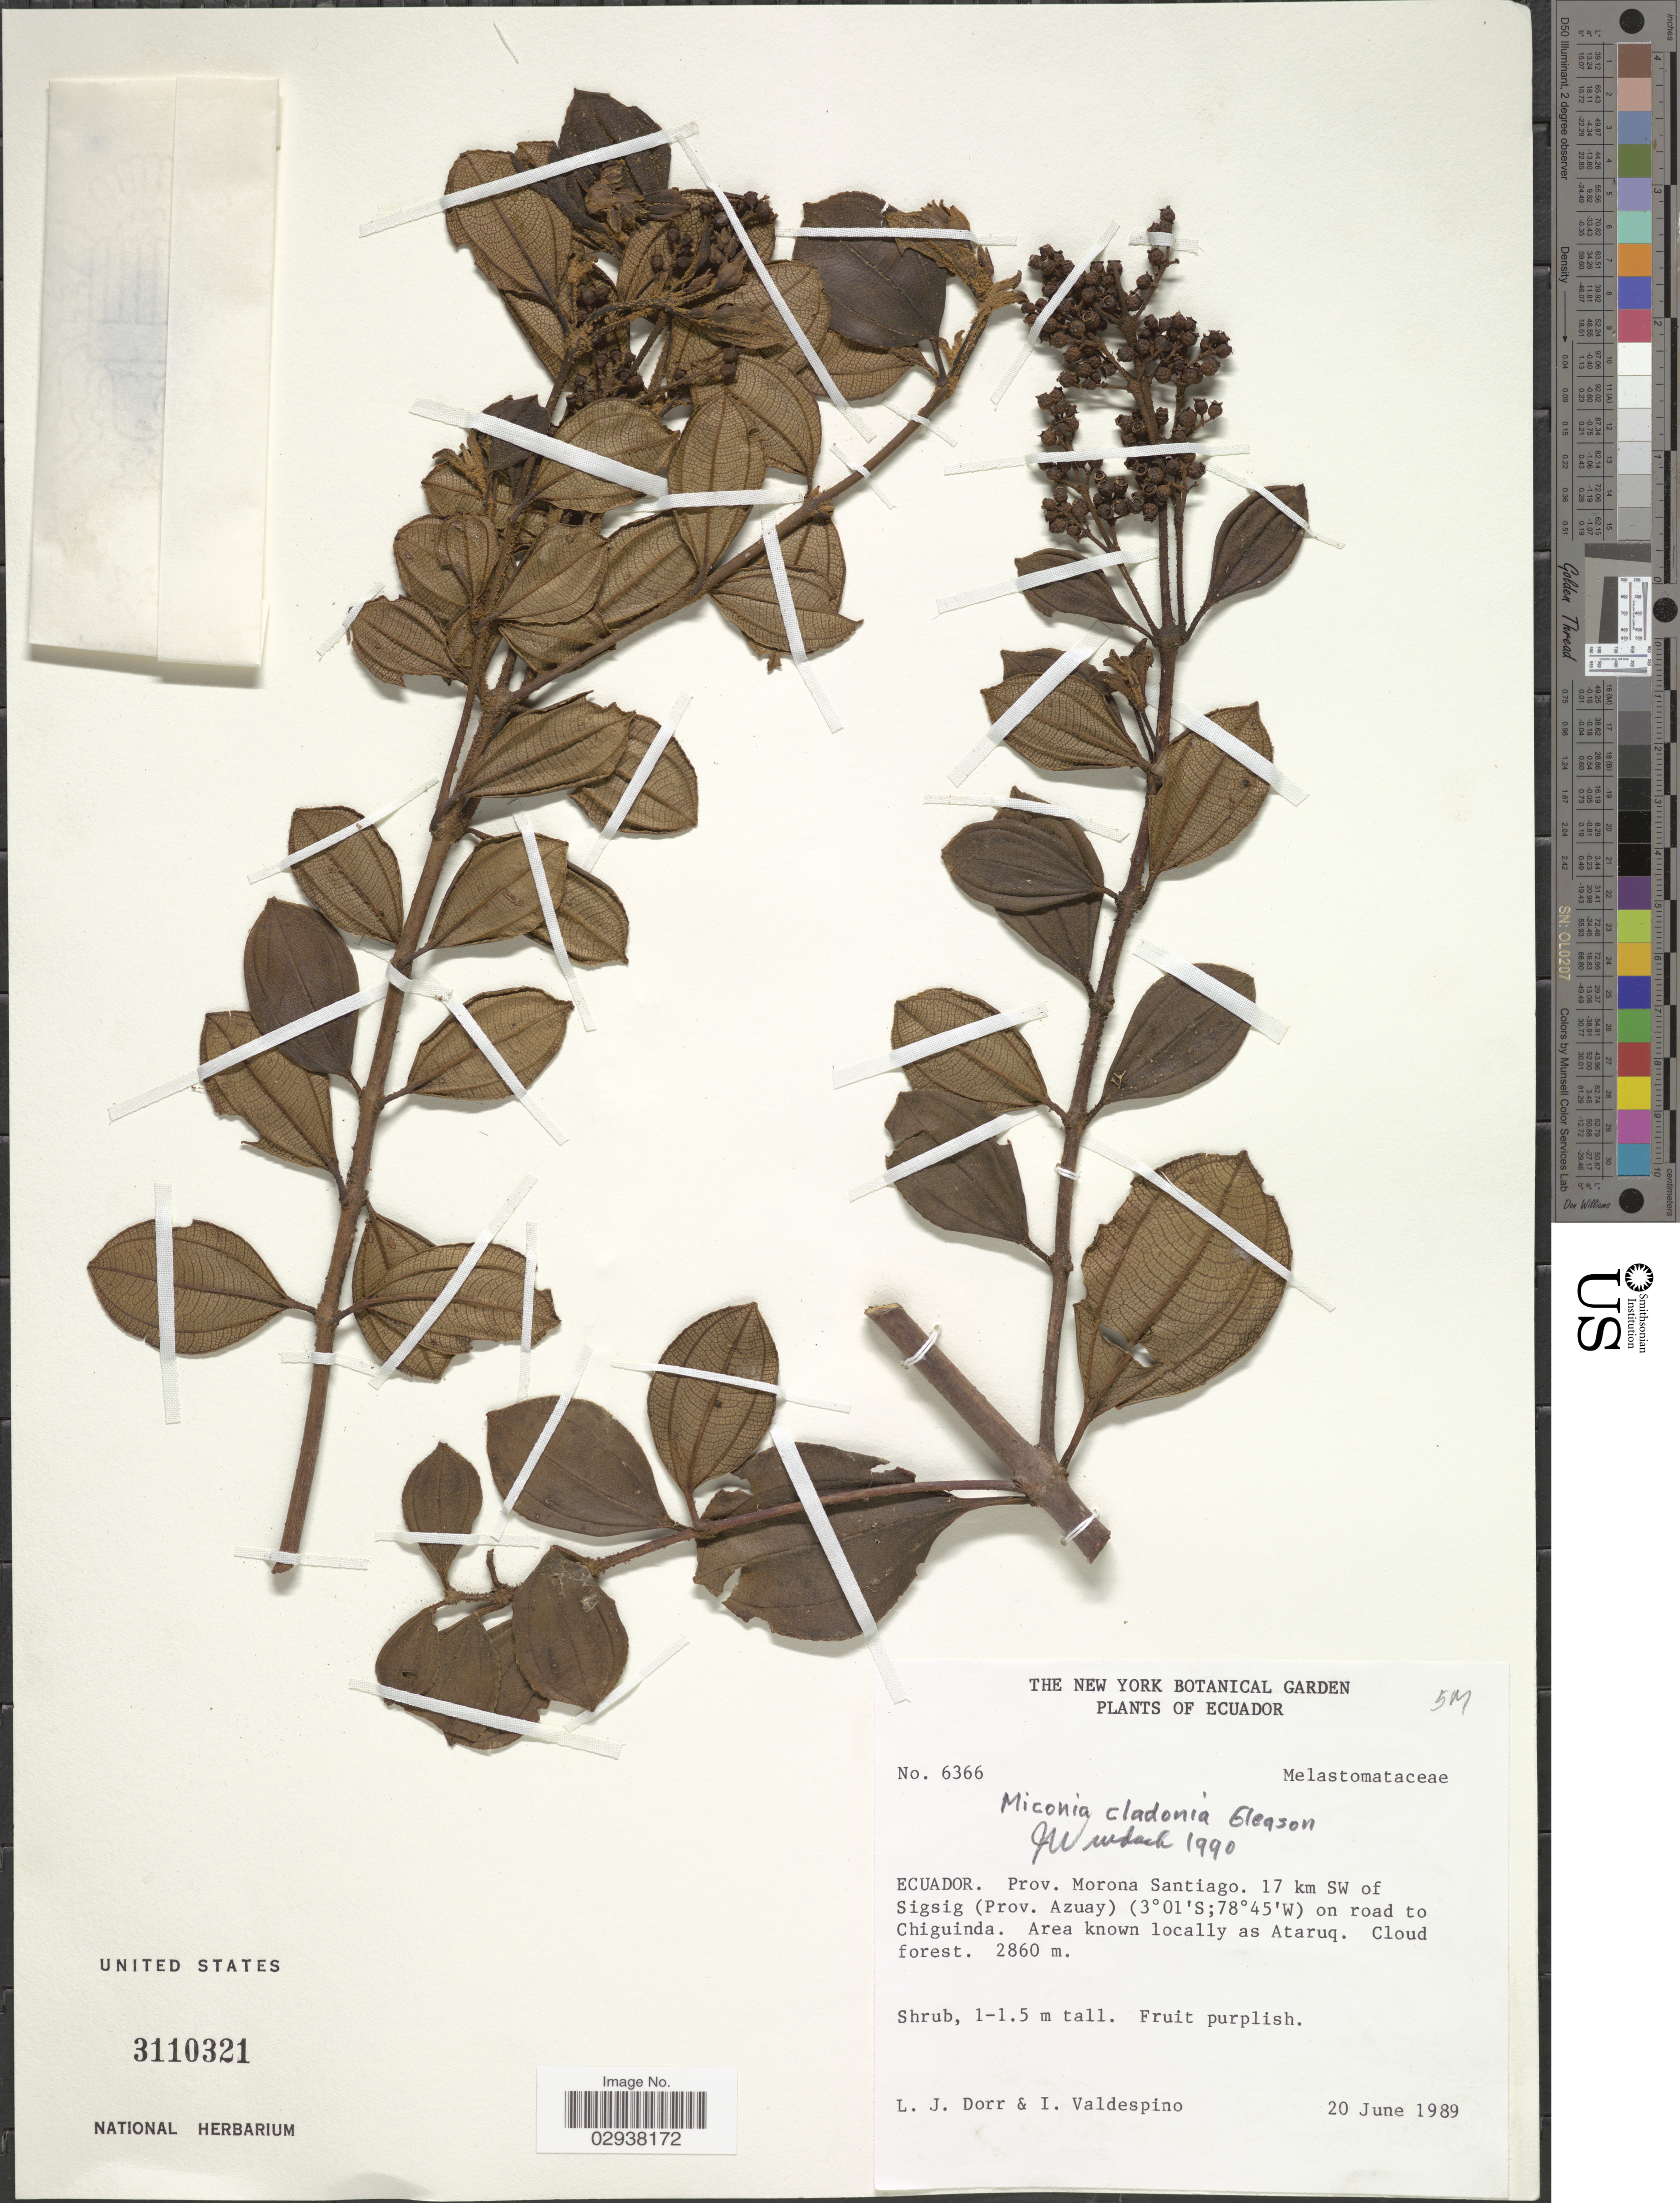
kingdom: Plantae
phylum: Tracheophyta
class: Magnoliopsida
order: Myrtales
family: Melastomataceae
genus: Miconia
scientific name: Miconia cladonia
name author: Gleason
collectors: L. J. Dorr & I. Valdespino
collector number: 6366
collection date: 1989-06-20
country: Ecuador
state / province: Morona-Santiago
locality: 17 km SW of Sigsig (Prov. Azuay) on road to Chiguinda. Ataruq.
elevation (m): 2860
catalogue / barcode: US 3110321